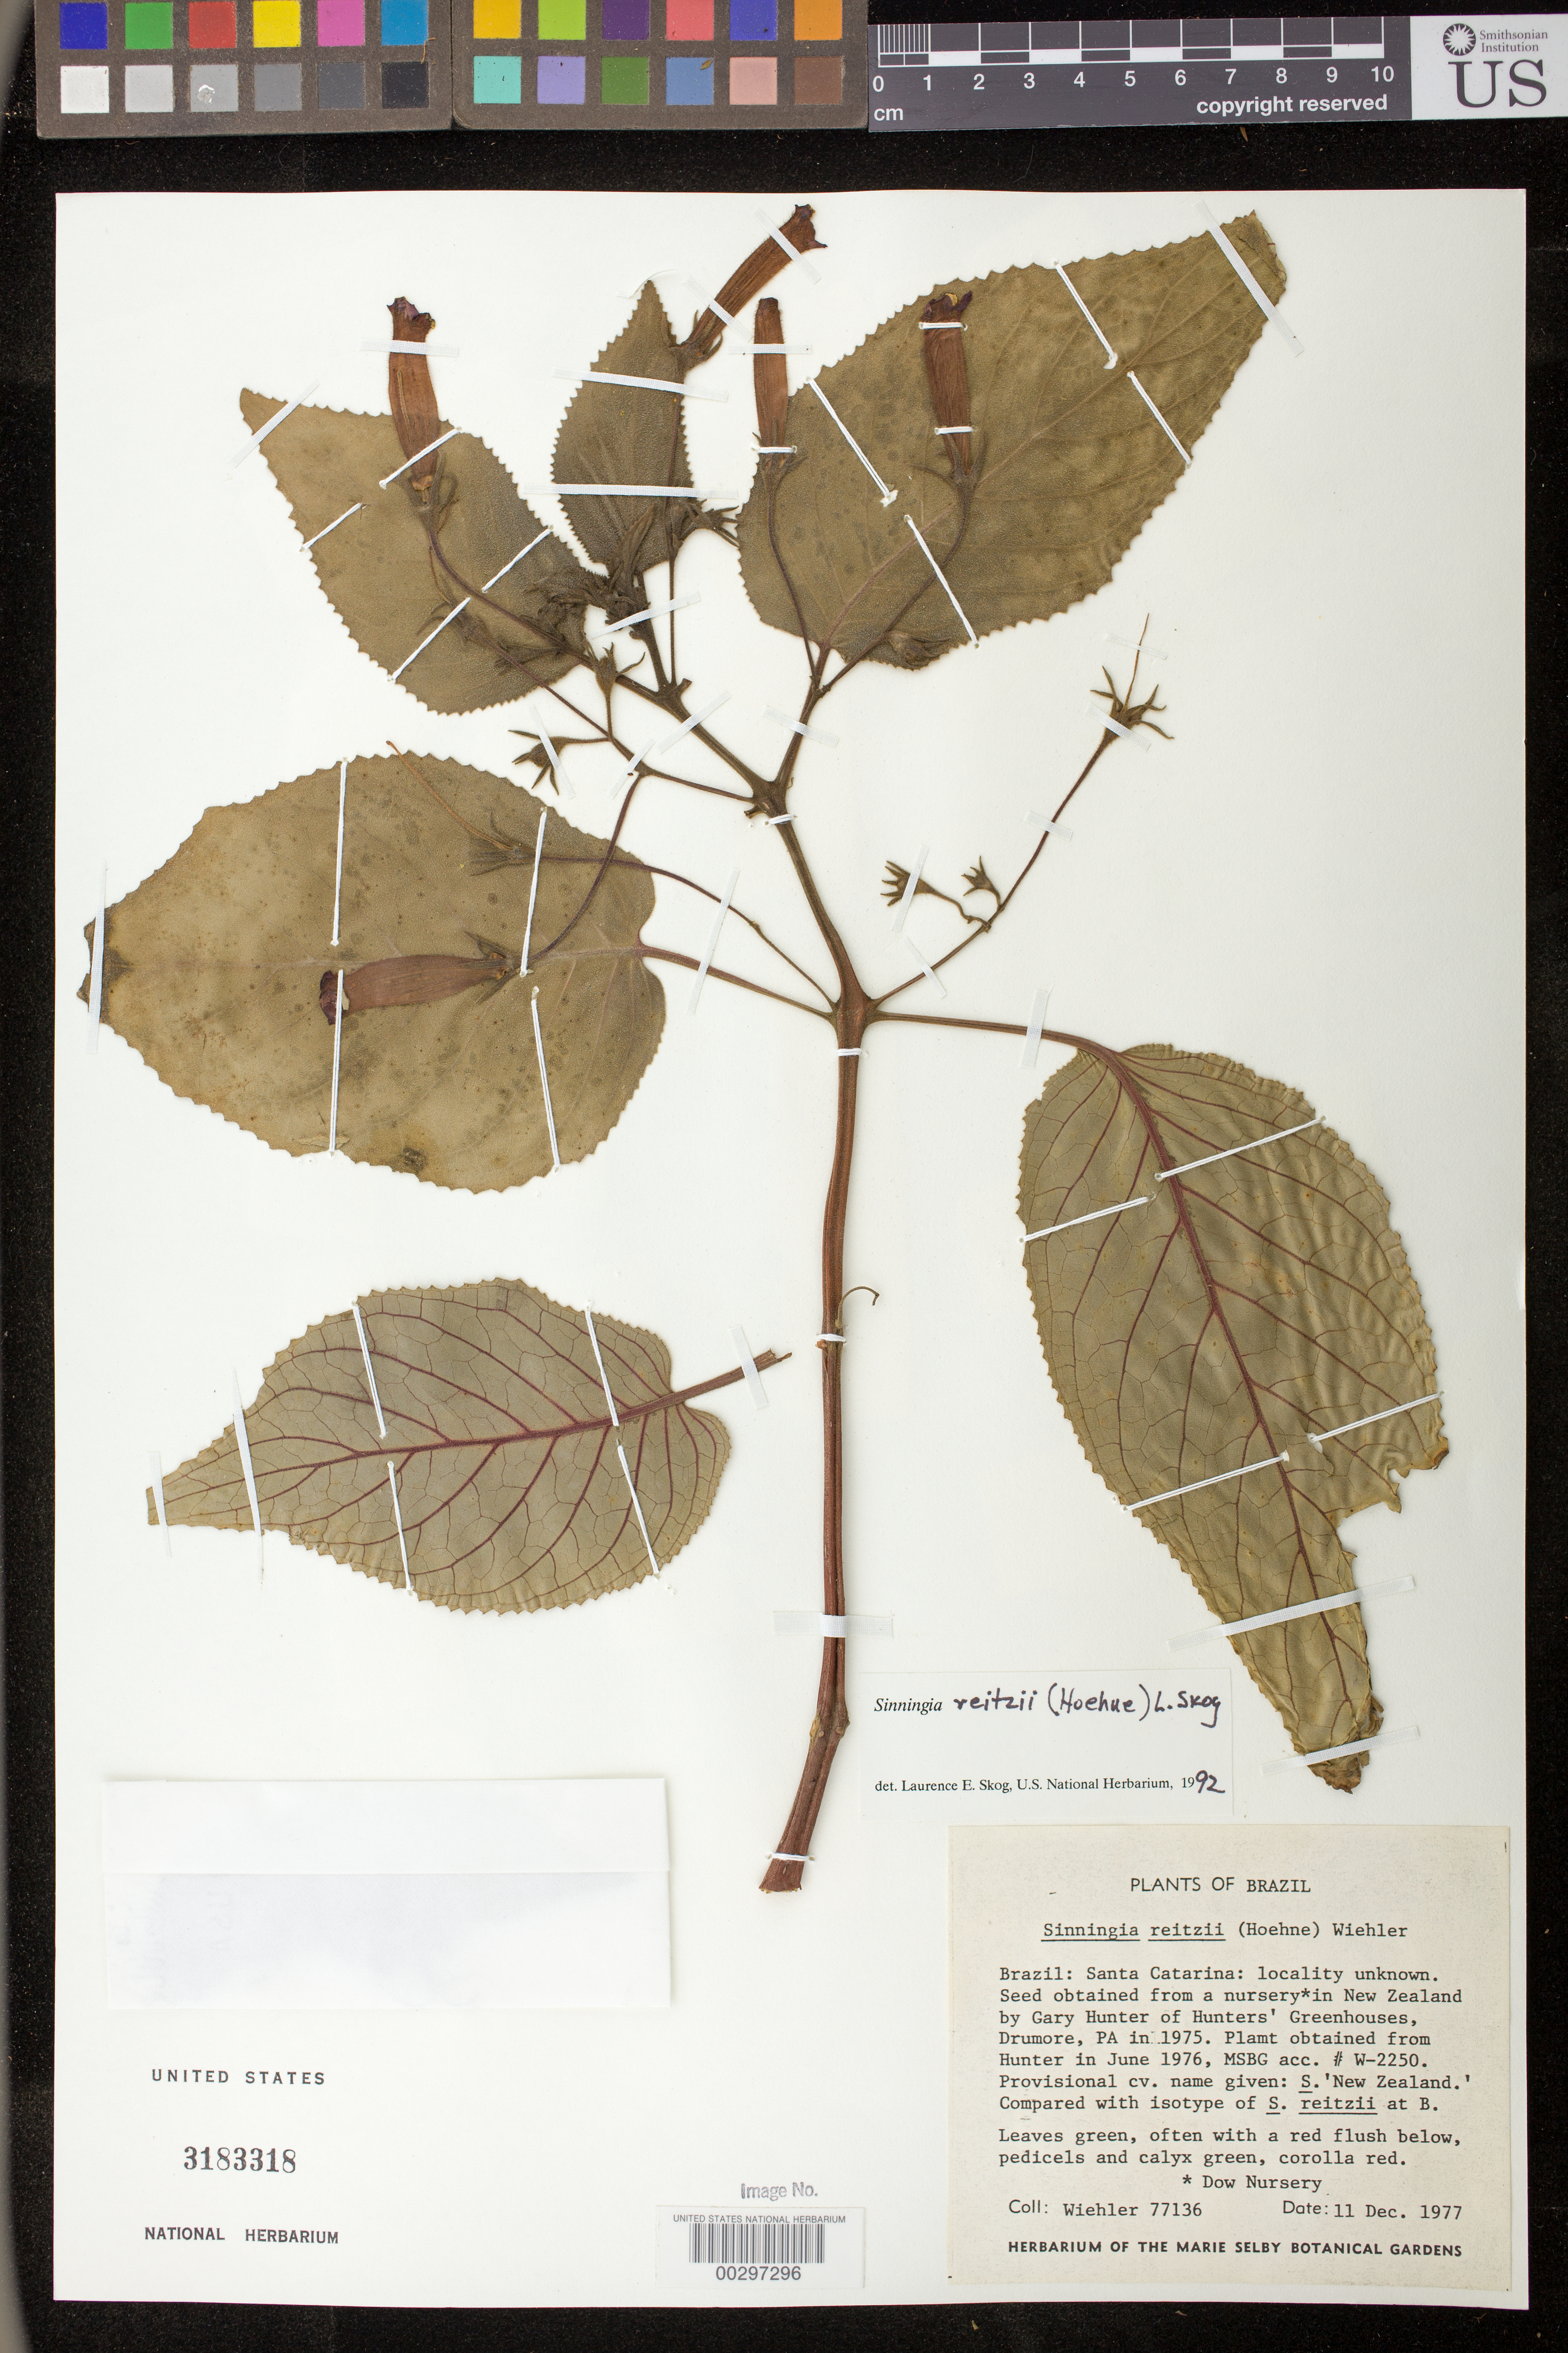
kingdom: Plantae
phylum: Tracheophyta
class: Magnoliopsida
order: Lamiales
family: Gesneriaceae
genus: Sinningia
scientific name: Sinningia reitzii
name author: (Hoehne) L.E. Skog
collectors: H. J. Wiehler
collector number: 77136 [W-2250]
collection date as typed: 11 December 1977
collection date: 1977-12-11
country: United States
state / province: Florida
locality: Cultivated in Marie Selby Botanical Gardens greenhouses.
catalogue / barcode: US 3183318